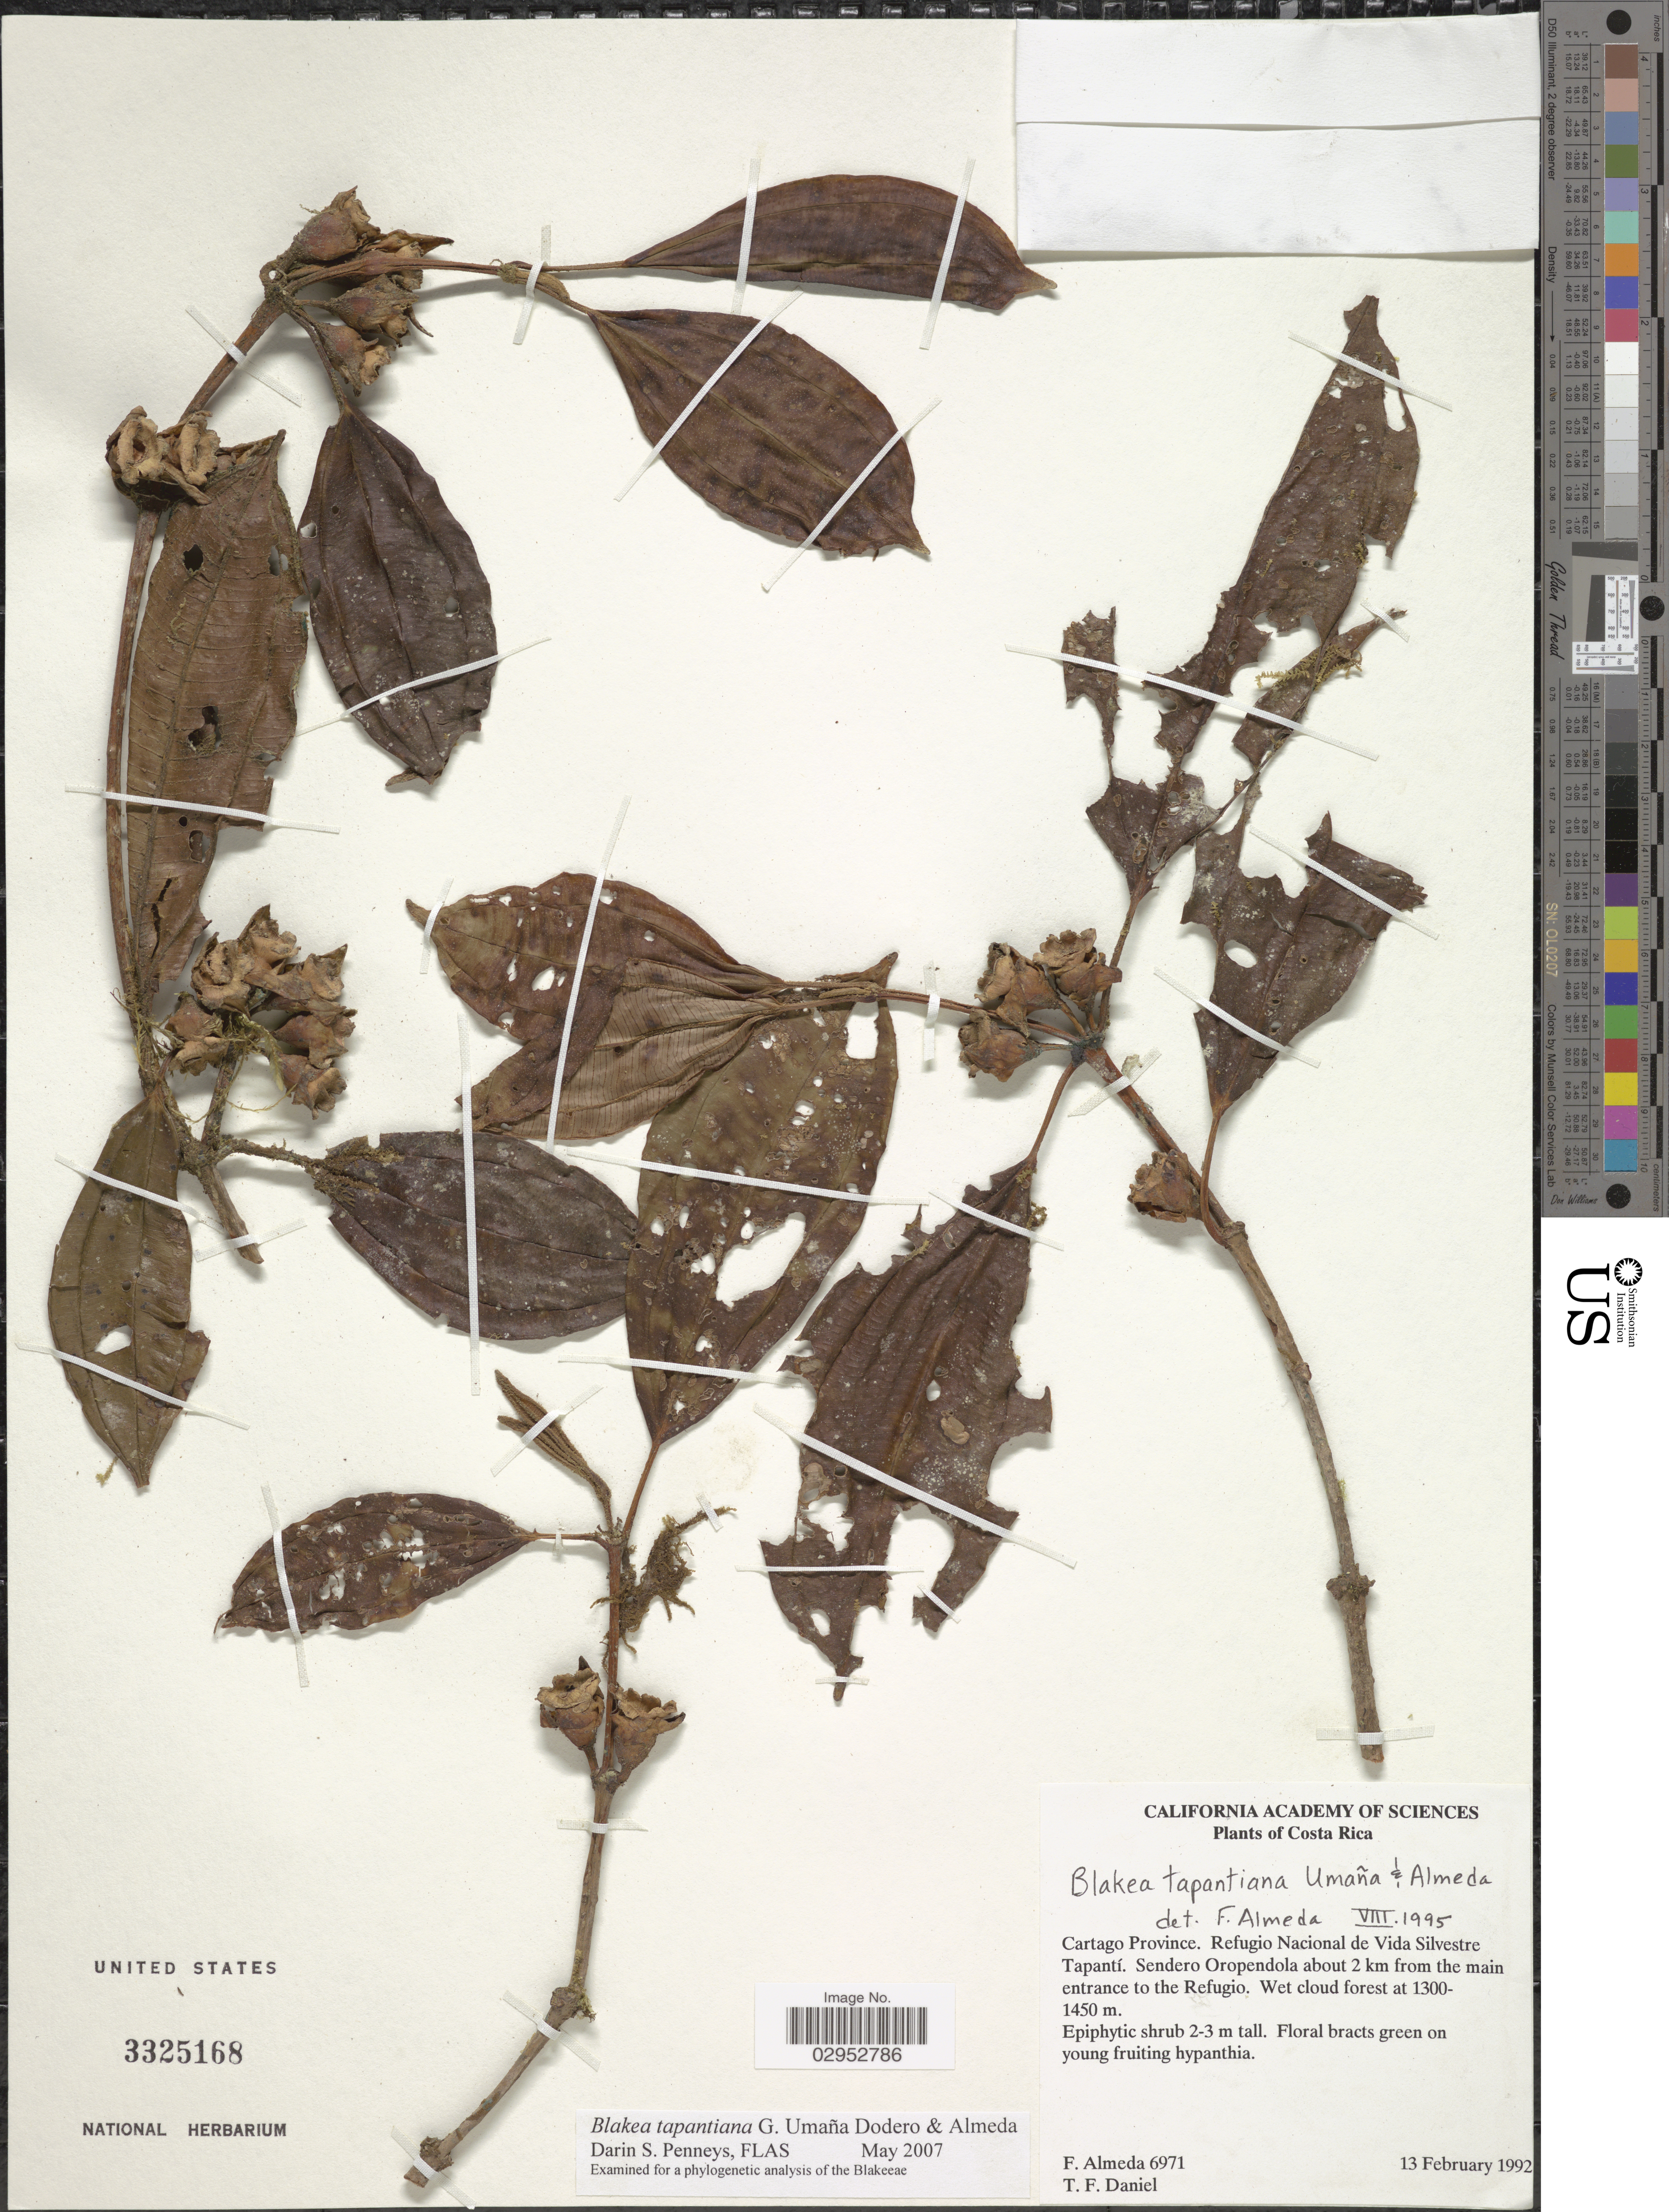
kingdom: Plantae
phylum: Tracheophyta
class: Magnoliopsida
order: Myrtales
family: Melastomataceae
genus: Blakea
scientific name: Blakea tapantiana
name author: Umaña & Almeda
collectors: F. Almeda & T. F. Daniel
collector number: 6971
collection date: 1992-02-13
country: Costa Rica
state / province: Cartago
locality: Cartago Province. Refugio Nacional de Vida Silvestre Tapantí. Sendero Oropendola about 2 km from the main entrance to the Refugio.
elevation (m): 1300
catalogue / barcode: US 3325168